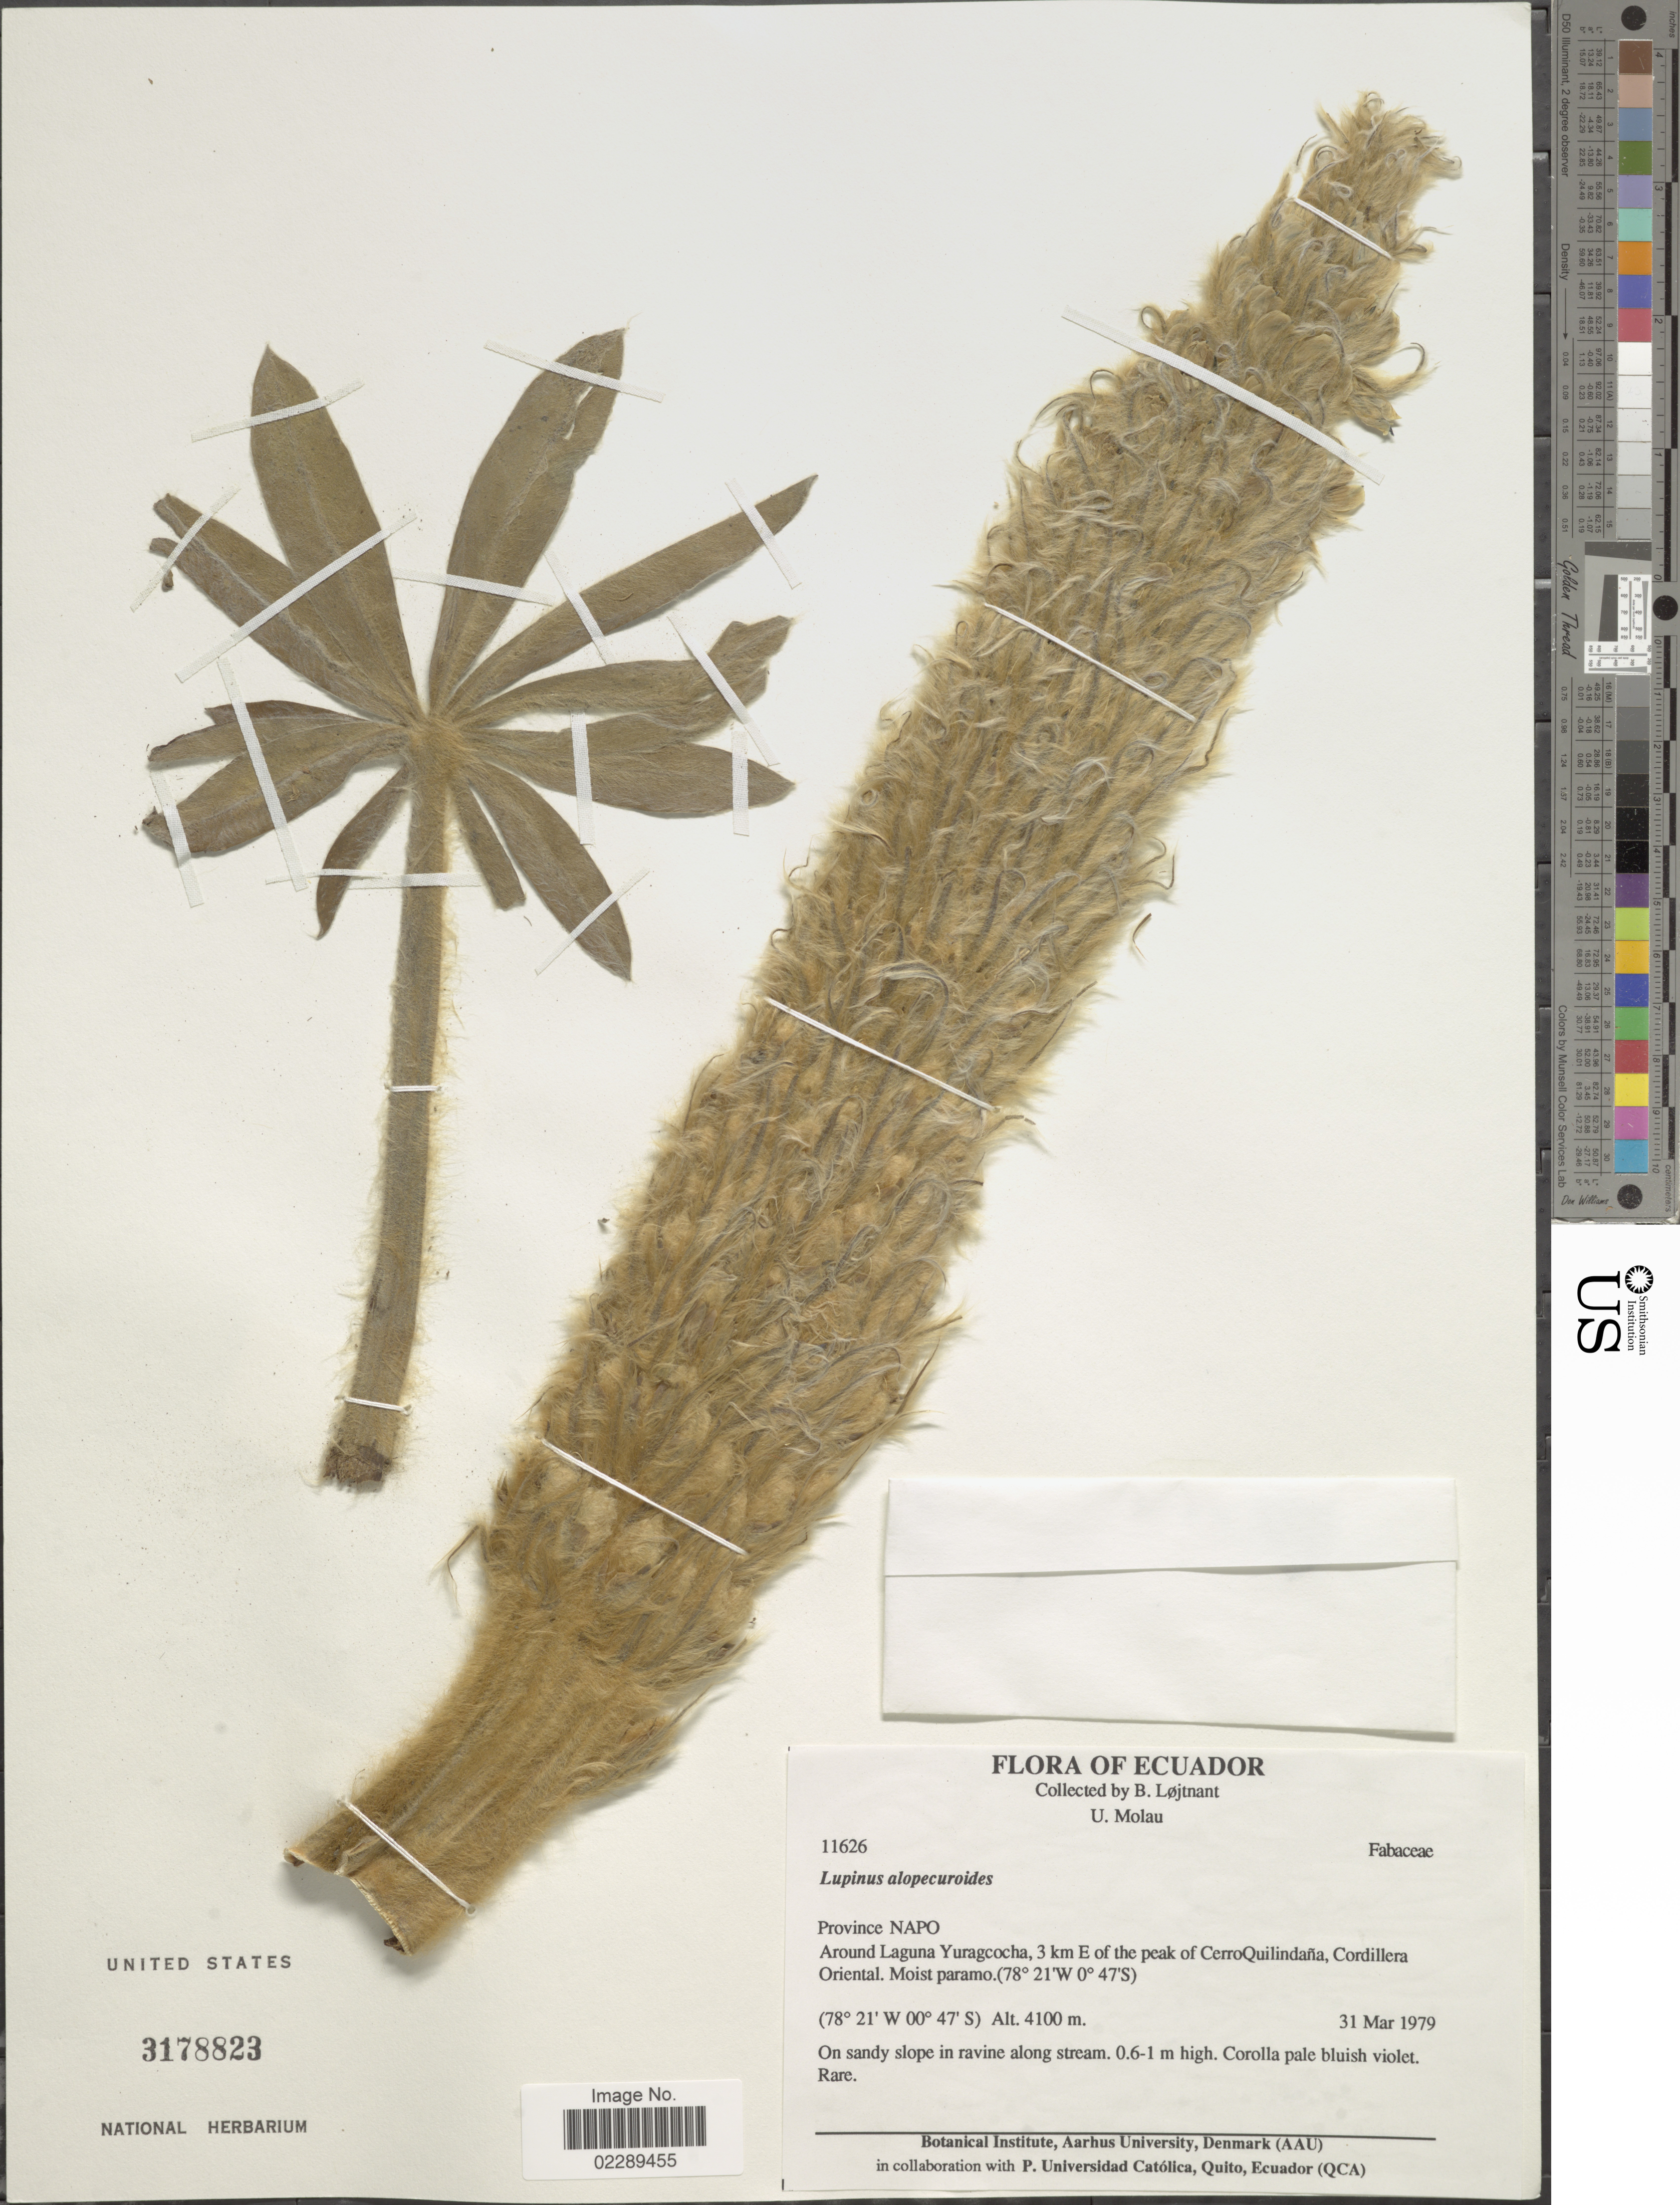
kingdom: Plantae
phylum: Tracheophyta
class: Magnoliopsida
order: Fabales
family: Fabaceae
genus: Lupinus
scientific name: Lupinus alopecuroides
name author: Desr.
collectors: B. Löjtnant & U. Molau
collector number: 11626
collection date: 1979-03-31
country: Ecuador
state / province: Napo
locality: Province Napo. Around Laguna Yuragcocha, 3 km E of the peak of Cerro Quilindaña, Cordillera Oriental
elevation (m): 4100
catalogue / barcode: US 3178823